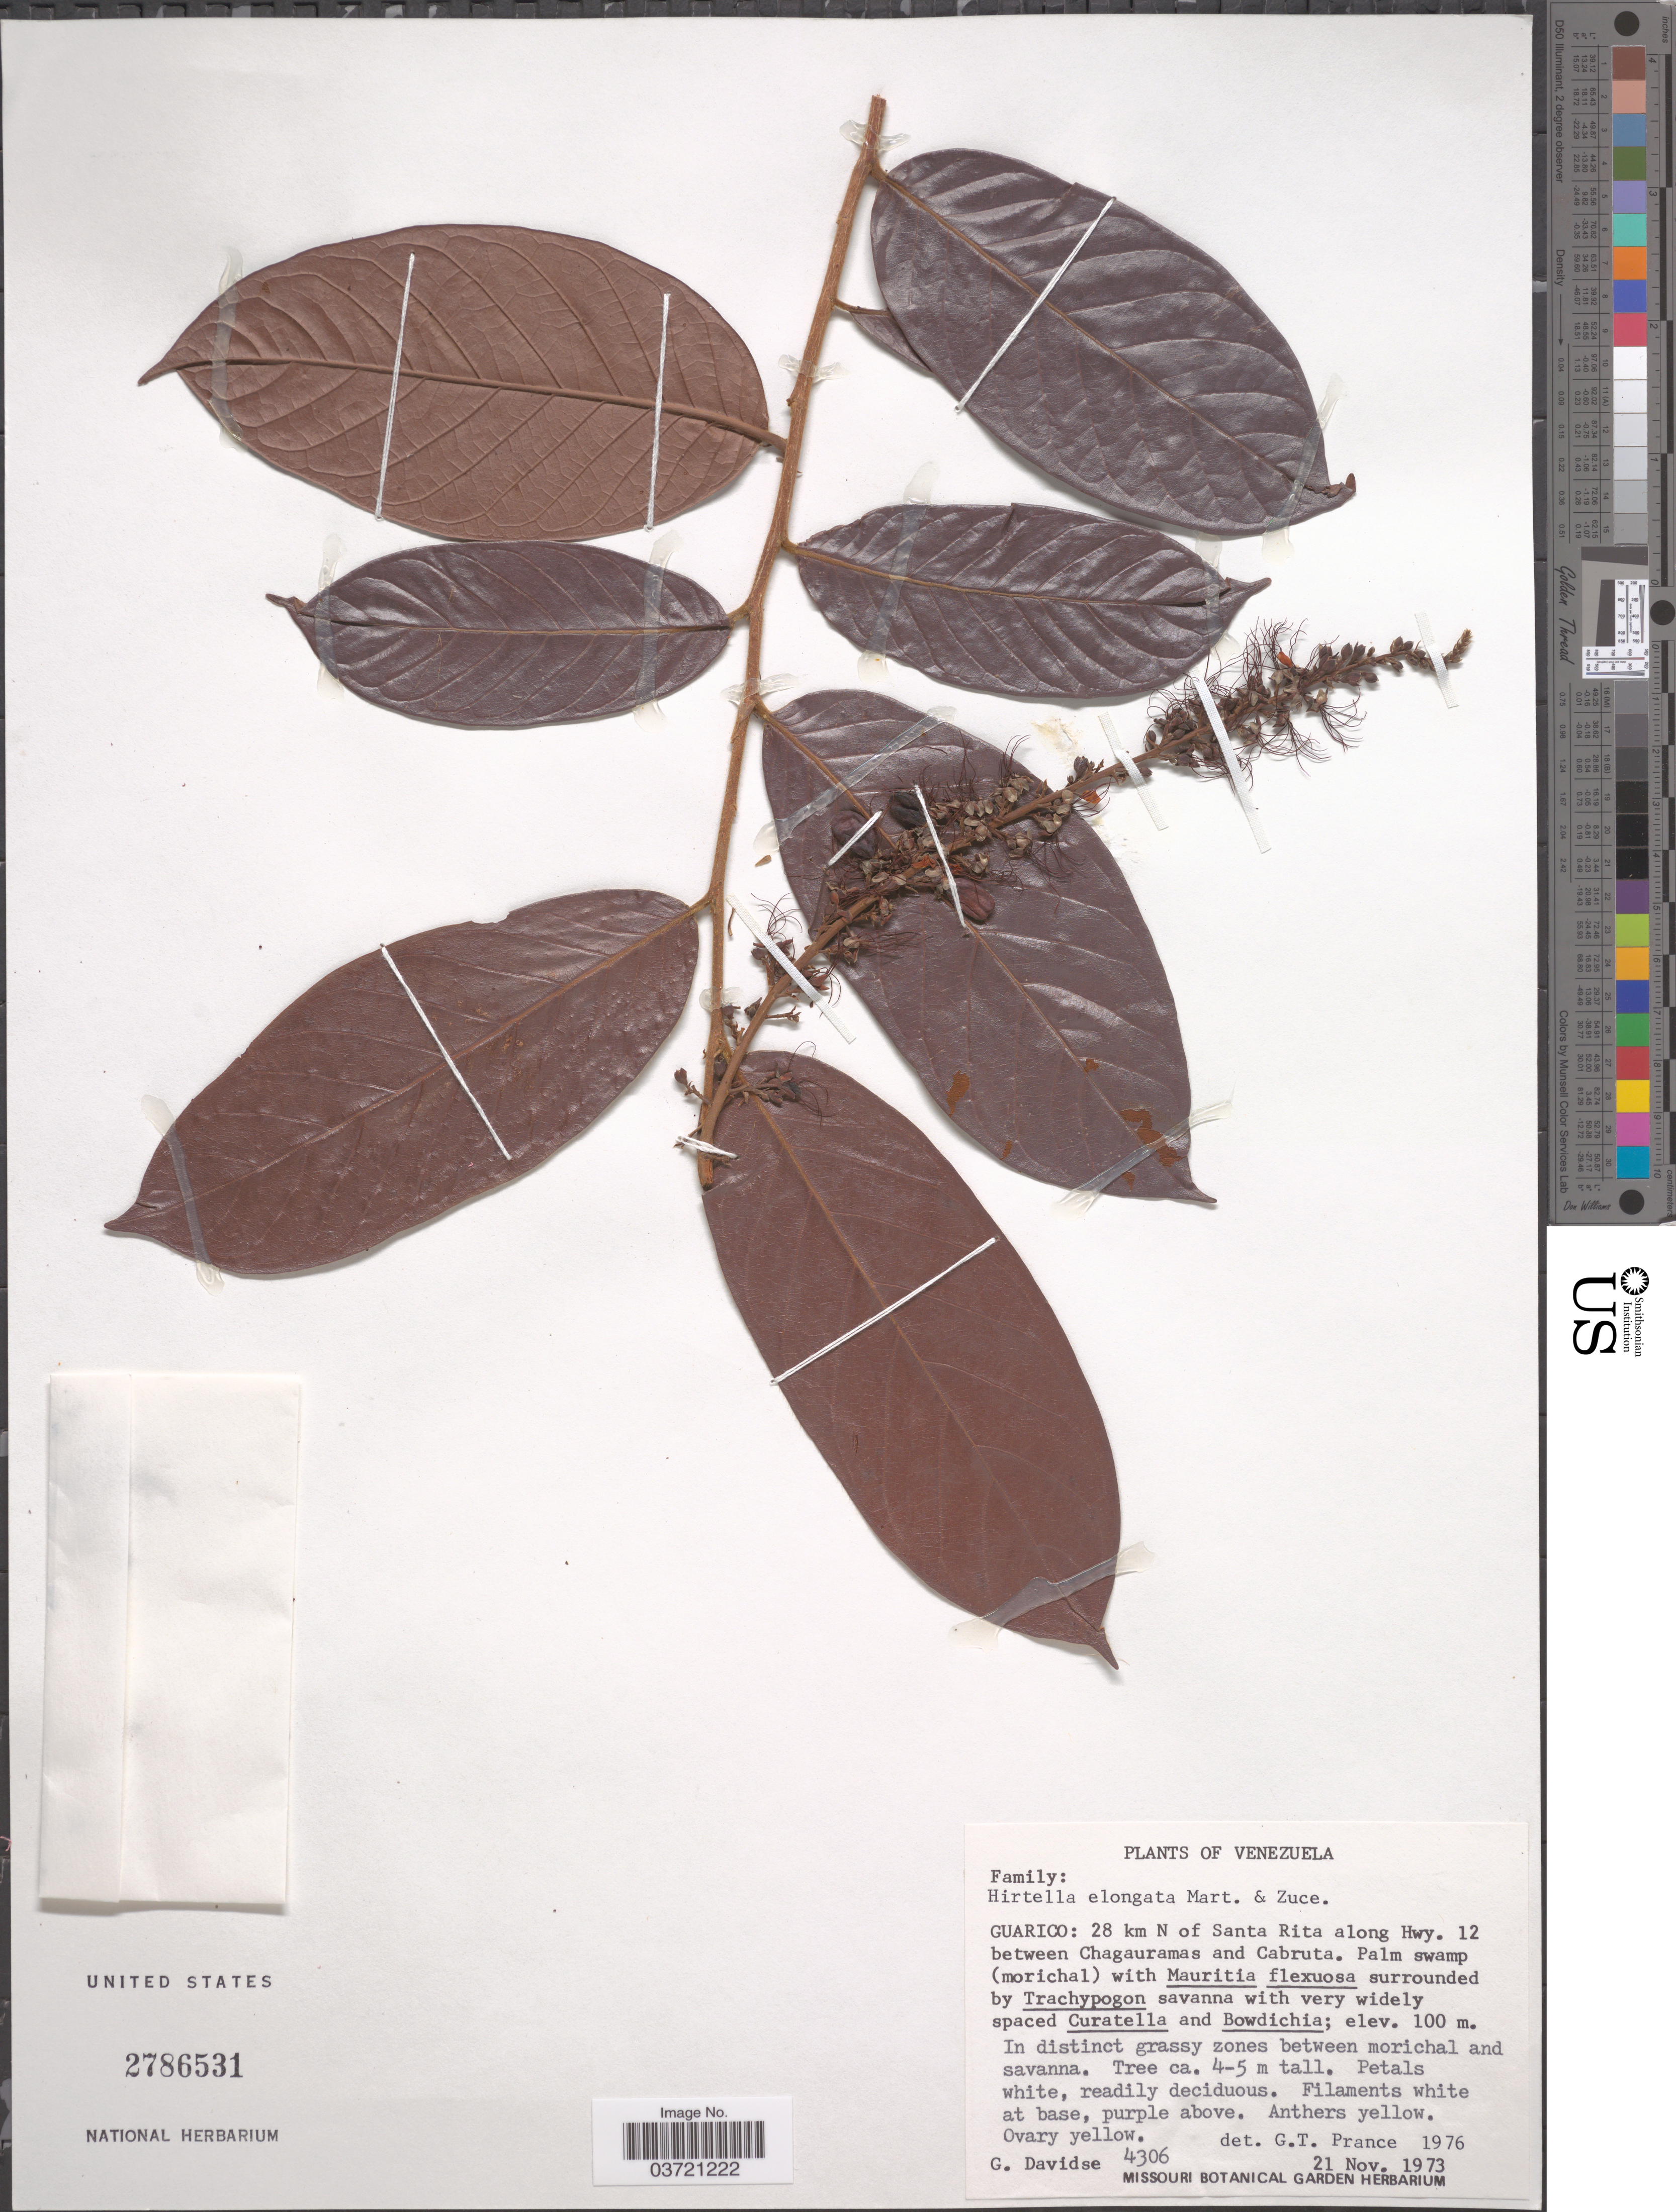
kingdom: Plantae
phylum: Tracheophyta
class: Magnoliopsida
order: Malpighiales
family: Chrysobalanaceae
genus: Hirtella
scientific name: Hirtella elongata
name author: Mart. & Zucc.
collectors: G. Davidse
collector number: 4306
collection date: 1973-11-21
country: Venezuela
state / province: Guarico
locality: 28 km N of Santa Rita along Hwy. 12 between Chaguaramas and Cabruto. At base.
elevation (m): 100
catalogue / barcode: US 2786531